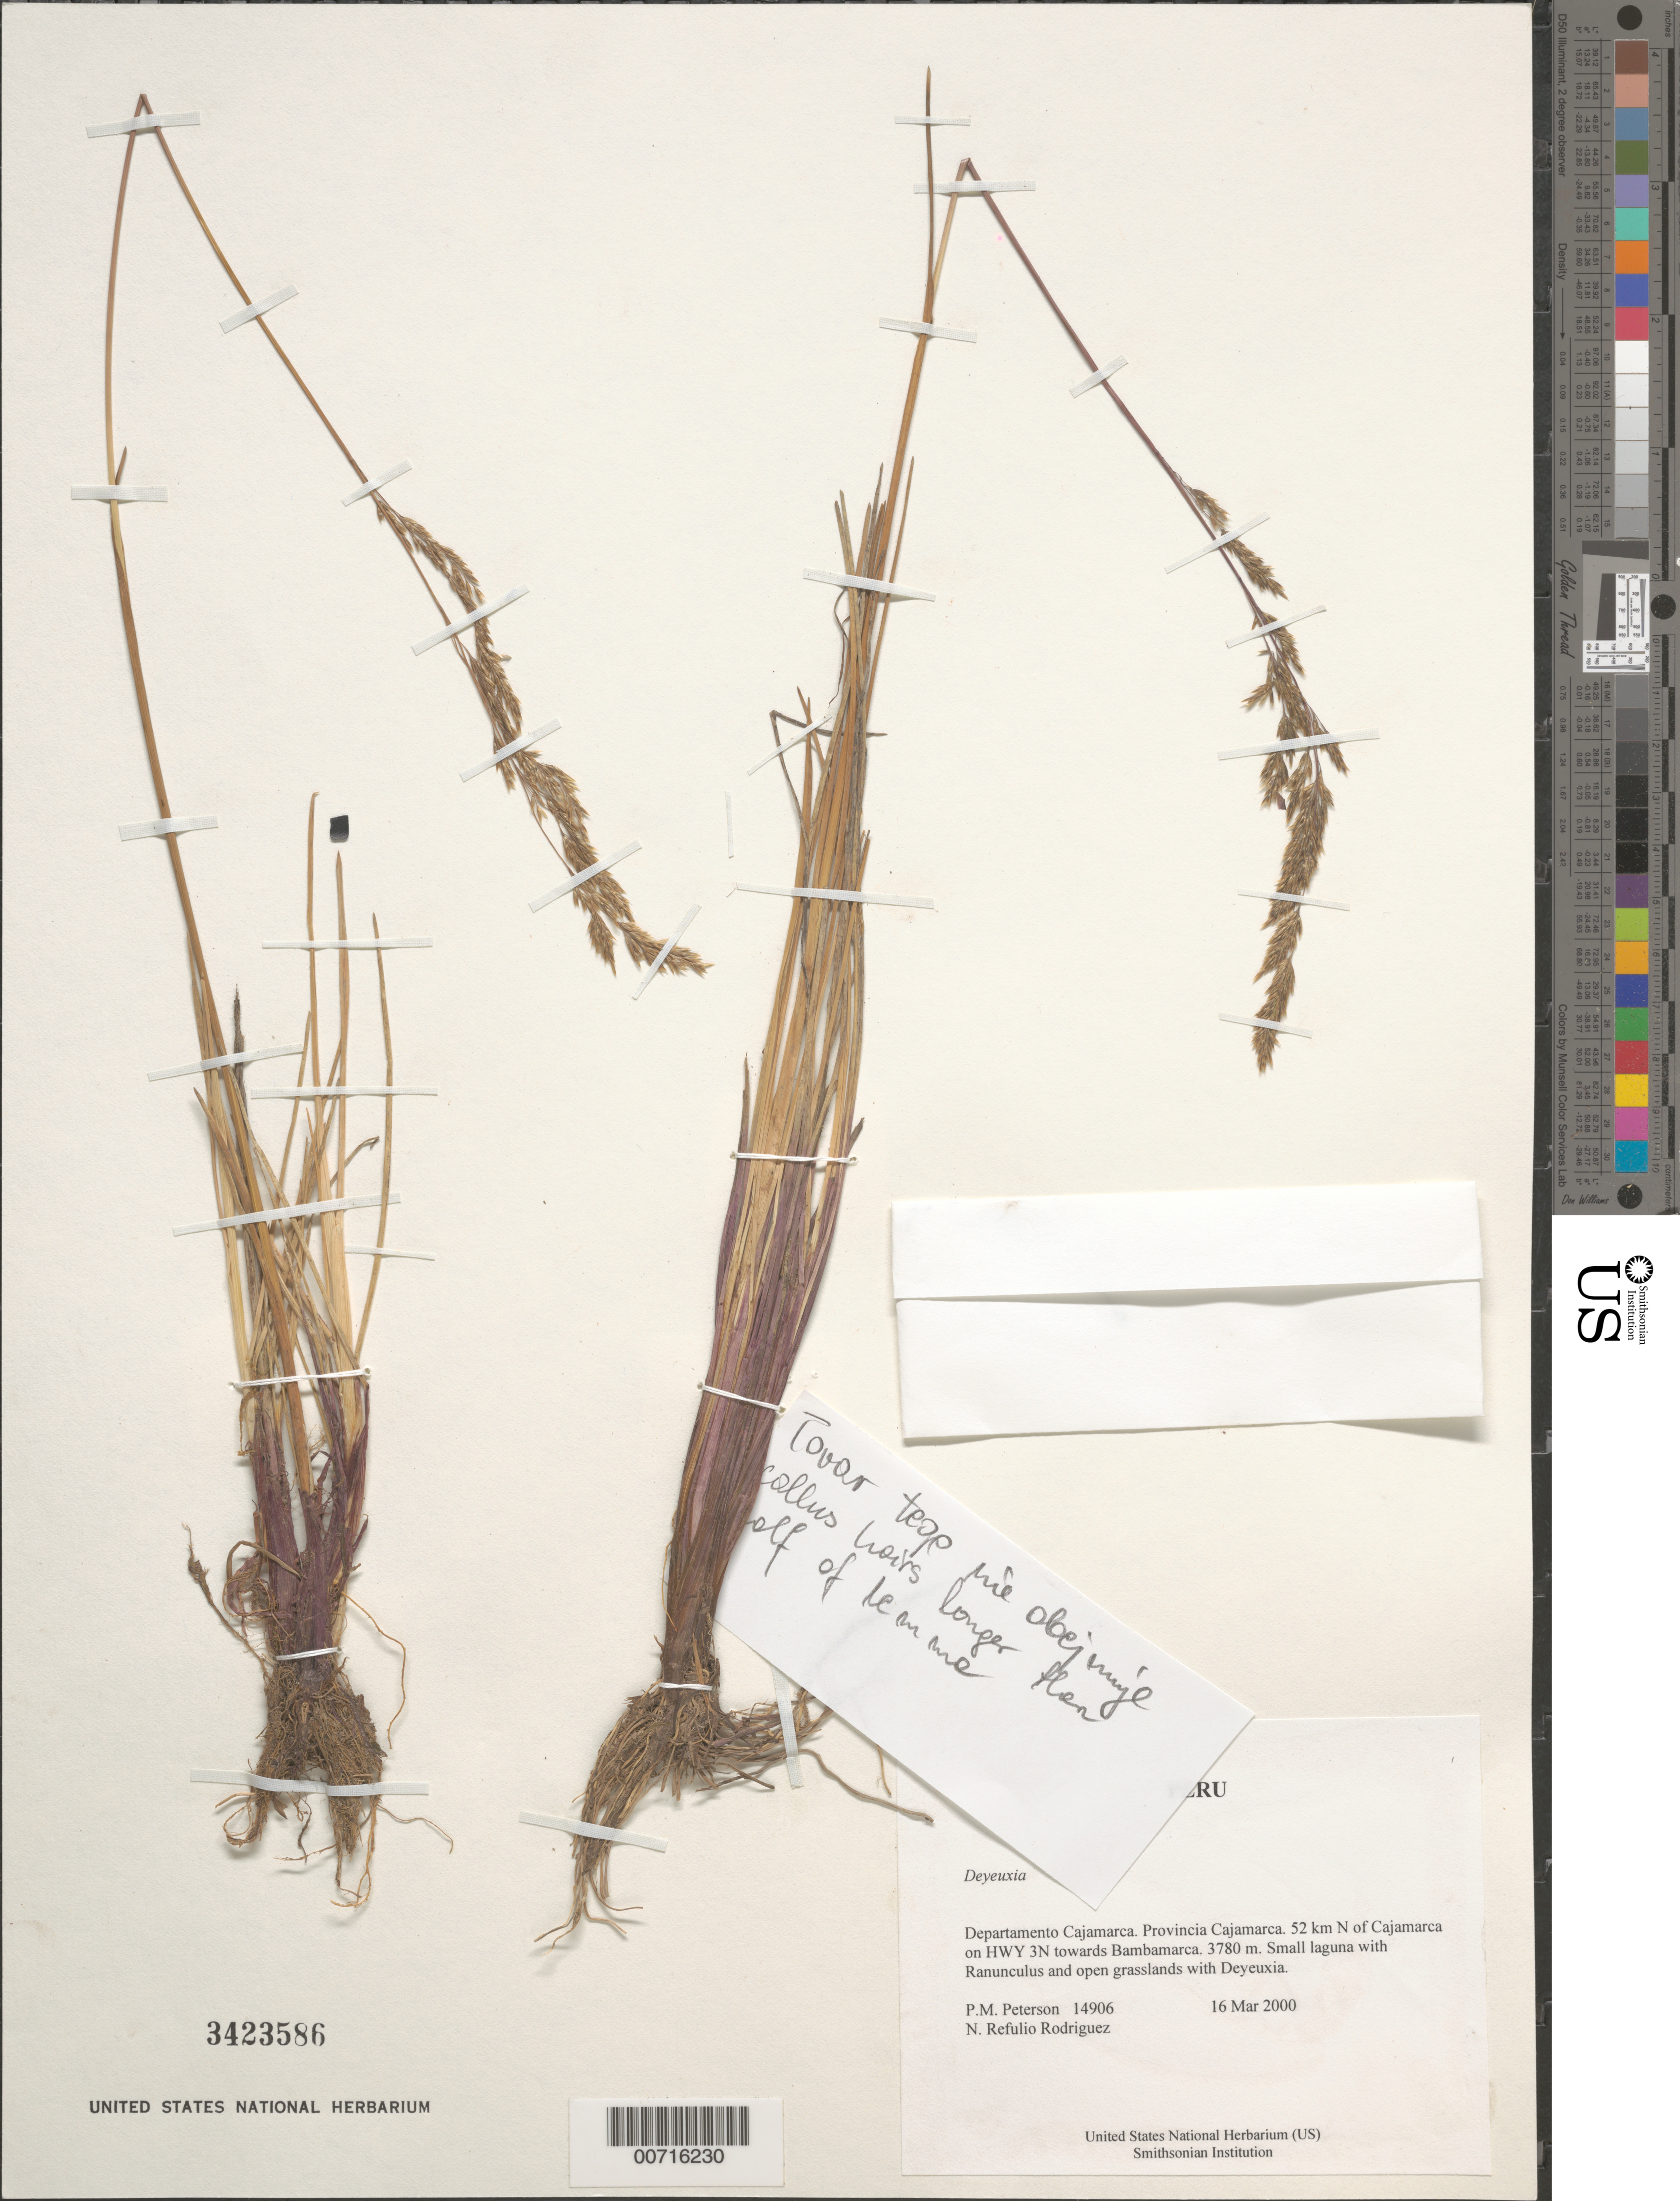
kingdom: Plantae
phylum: Tracheophyta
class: Liliopsida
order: Poales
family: Poaceae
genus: Calamagrostis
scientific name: Calamagrostis sp.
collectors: P. M. Peterson & N. Refulio-Rodríguez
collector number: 14906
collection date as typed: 16 Mar 2000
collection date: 2000-03-16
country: Peru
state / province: Cajamarca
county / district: Cajamarca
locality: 52 km N of Cajamarca on HWY 3N towards Bambamarca.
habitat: Small laguna with Ranunculus and open grasslands with Deyeuxia.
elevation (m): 3780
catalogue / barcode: US 3423586